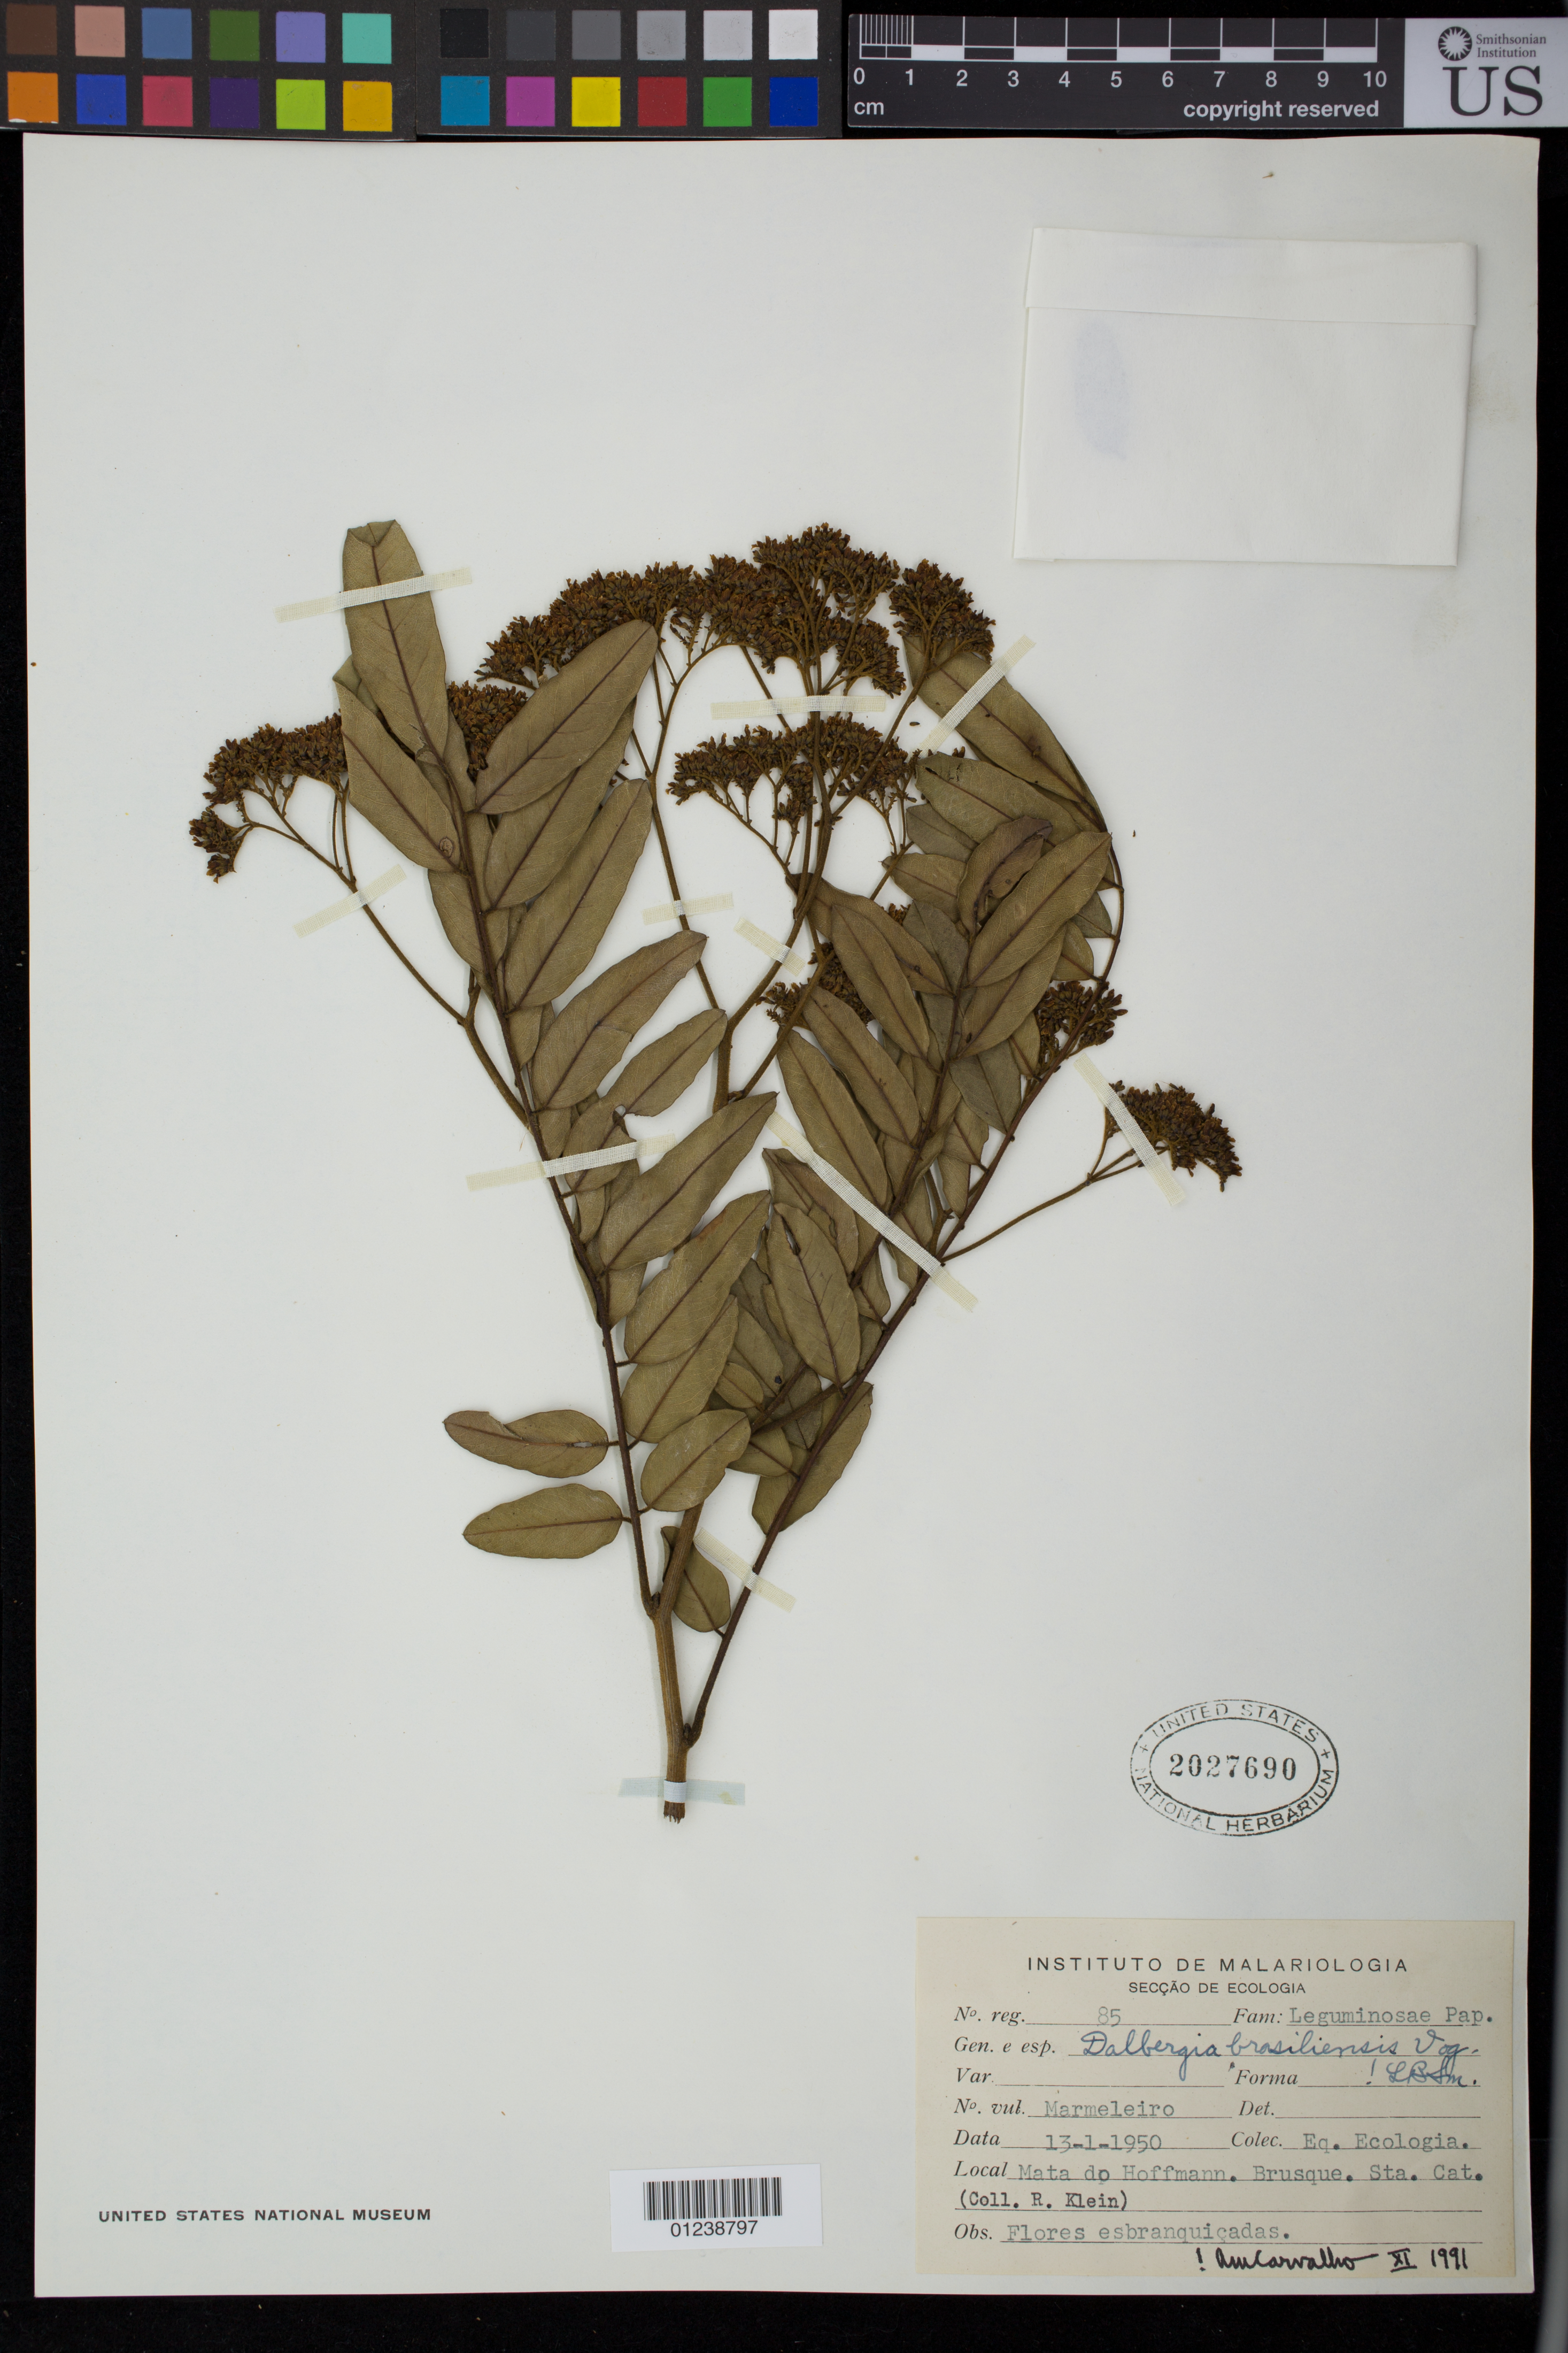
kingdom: Plantae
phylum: Tracheophyta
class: Magnoliopsida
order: Fabales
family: Fabaceae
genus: Dalbergia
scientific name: Dalbergia brasiliensis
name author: Vogel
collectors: R. M. Klein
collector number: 85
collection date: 1950-01-13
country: Brazil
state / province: Santa Catarina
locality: Mata do Hoffman, Brusque Sta. Cat.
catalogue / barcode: US 2027690